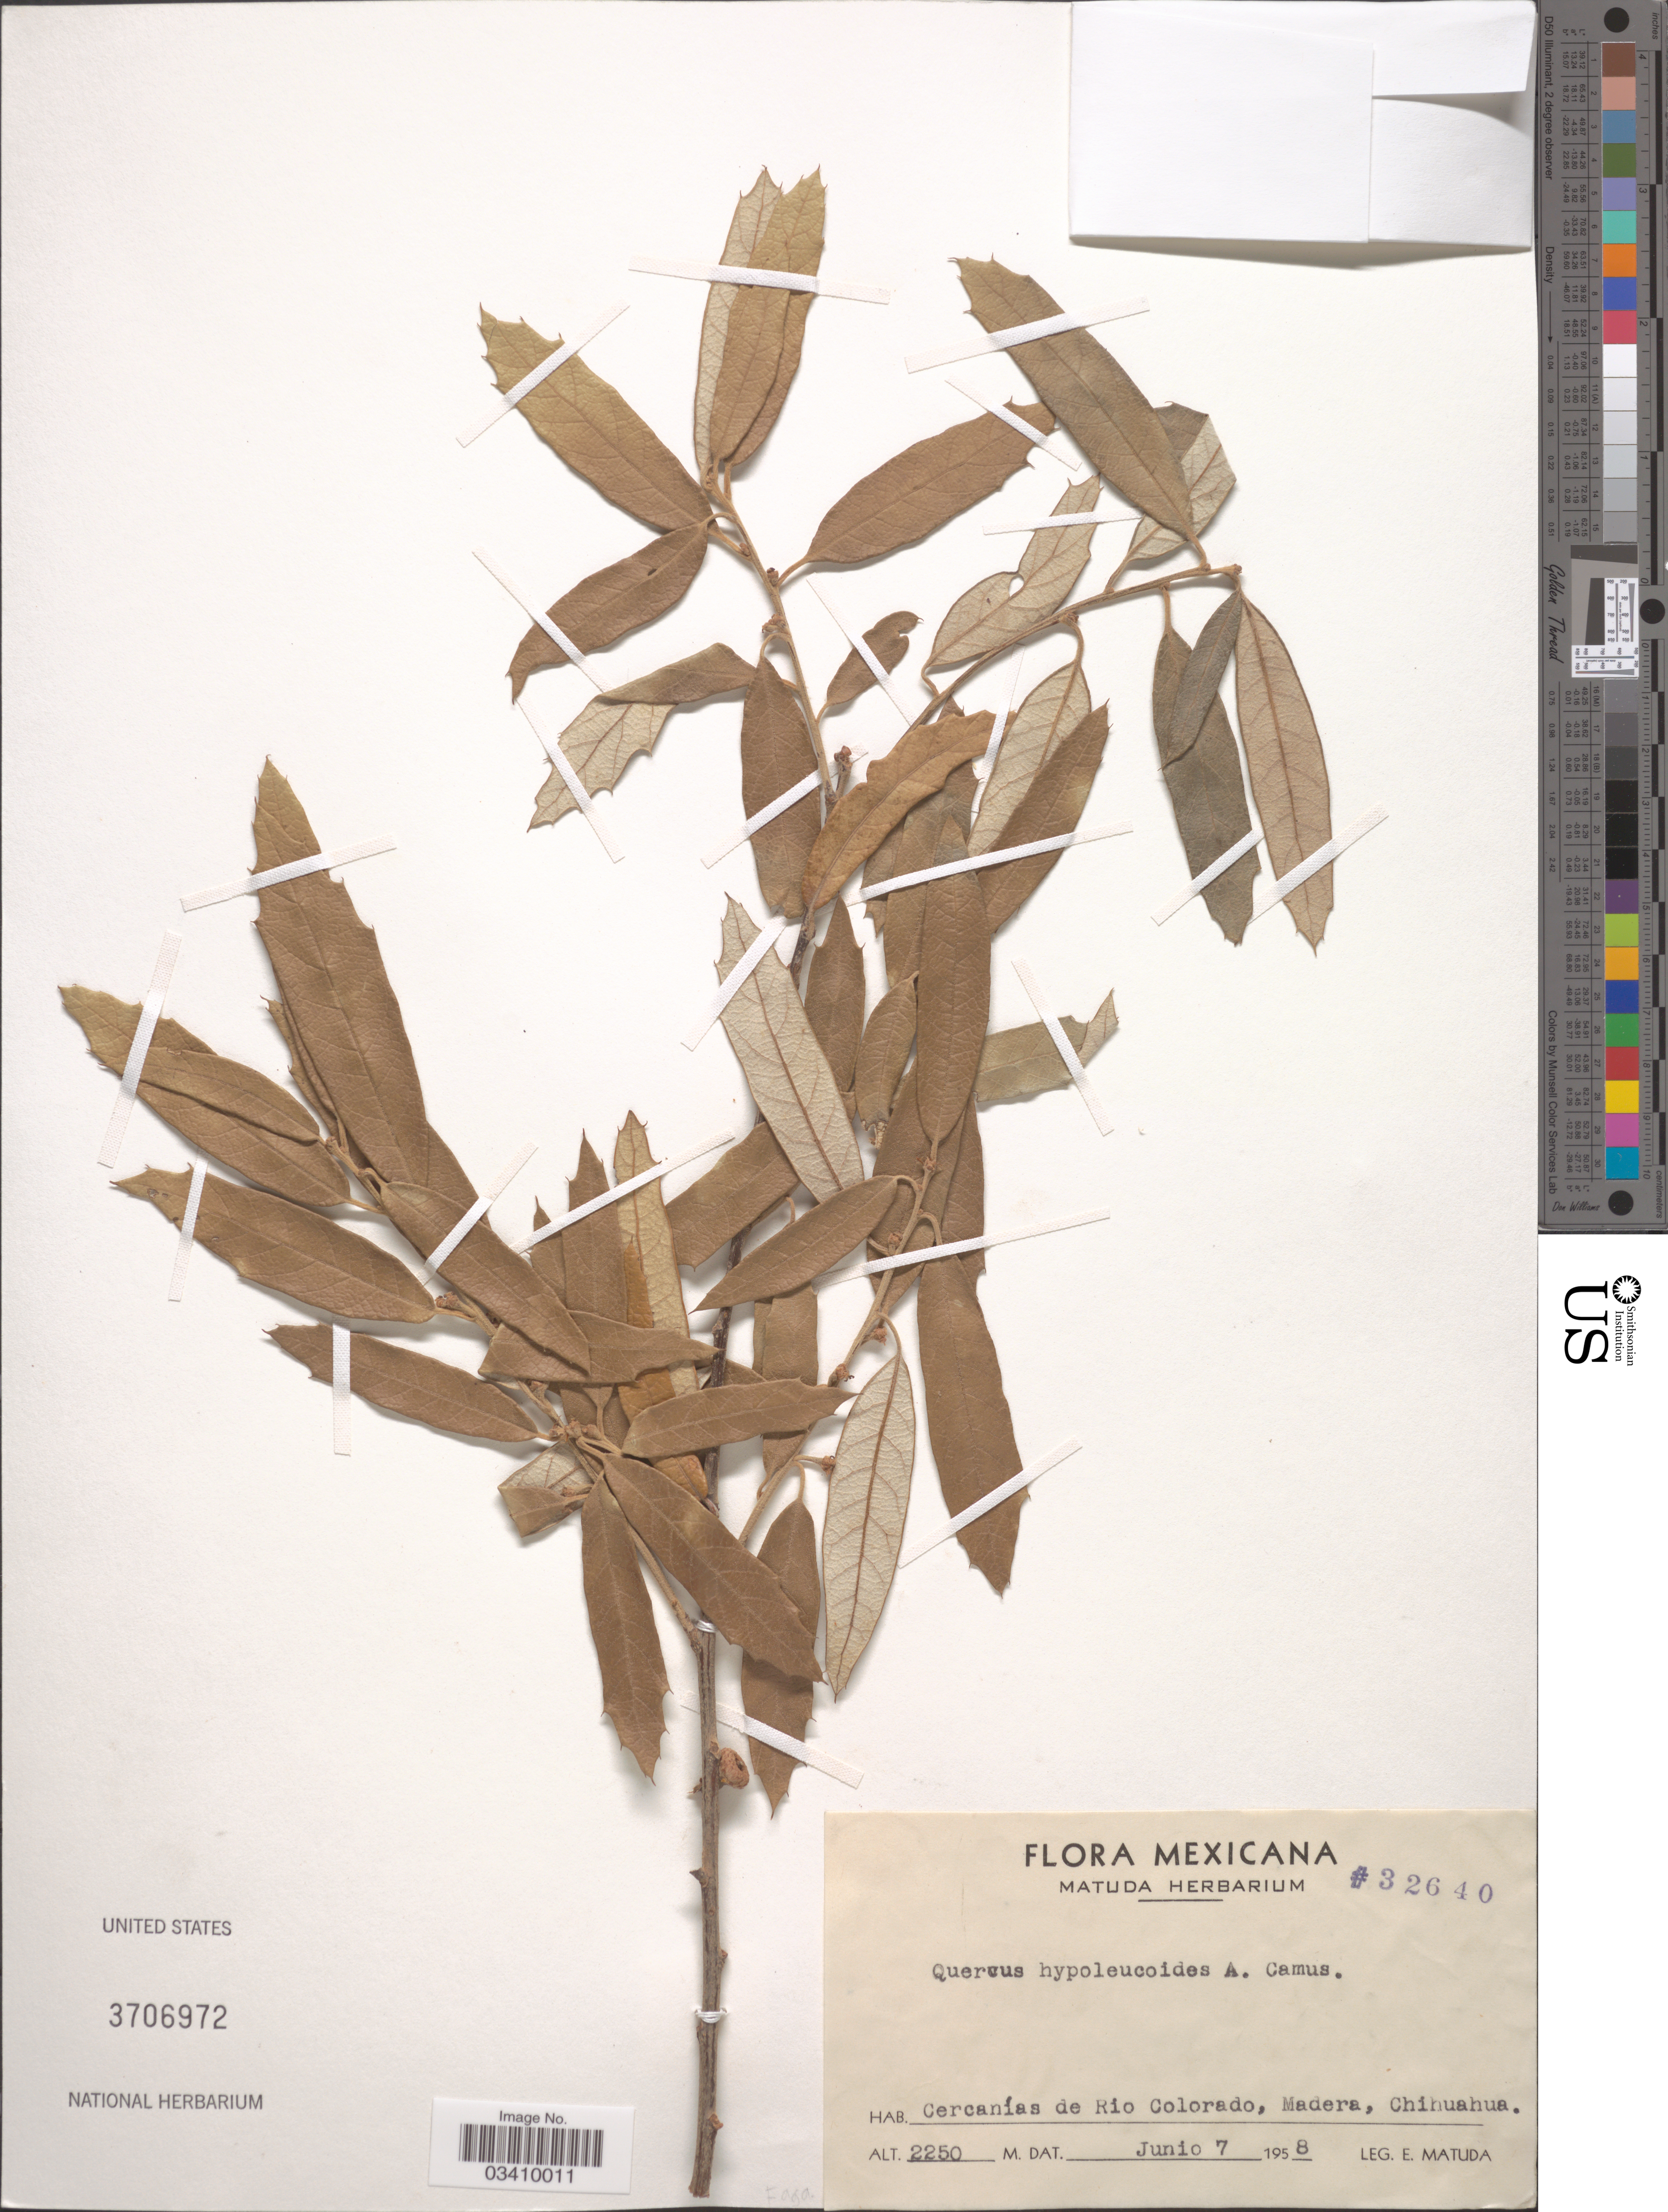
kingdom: Plantae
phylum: Tracheophyta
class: Magnoliopsida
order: Fagales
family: Fagaceae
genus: Quercus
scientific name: Quercus hypoleucoides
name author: A. Camus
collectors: E. Matuda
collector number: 32640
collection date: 1958-06-07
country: Mexico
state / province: Chihuahua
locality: Cercanías de Rio Colorado, Madera.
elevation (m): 2250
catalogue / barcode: US 3706972